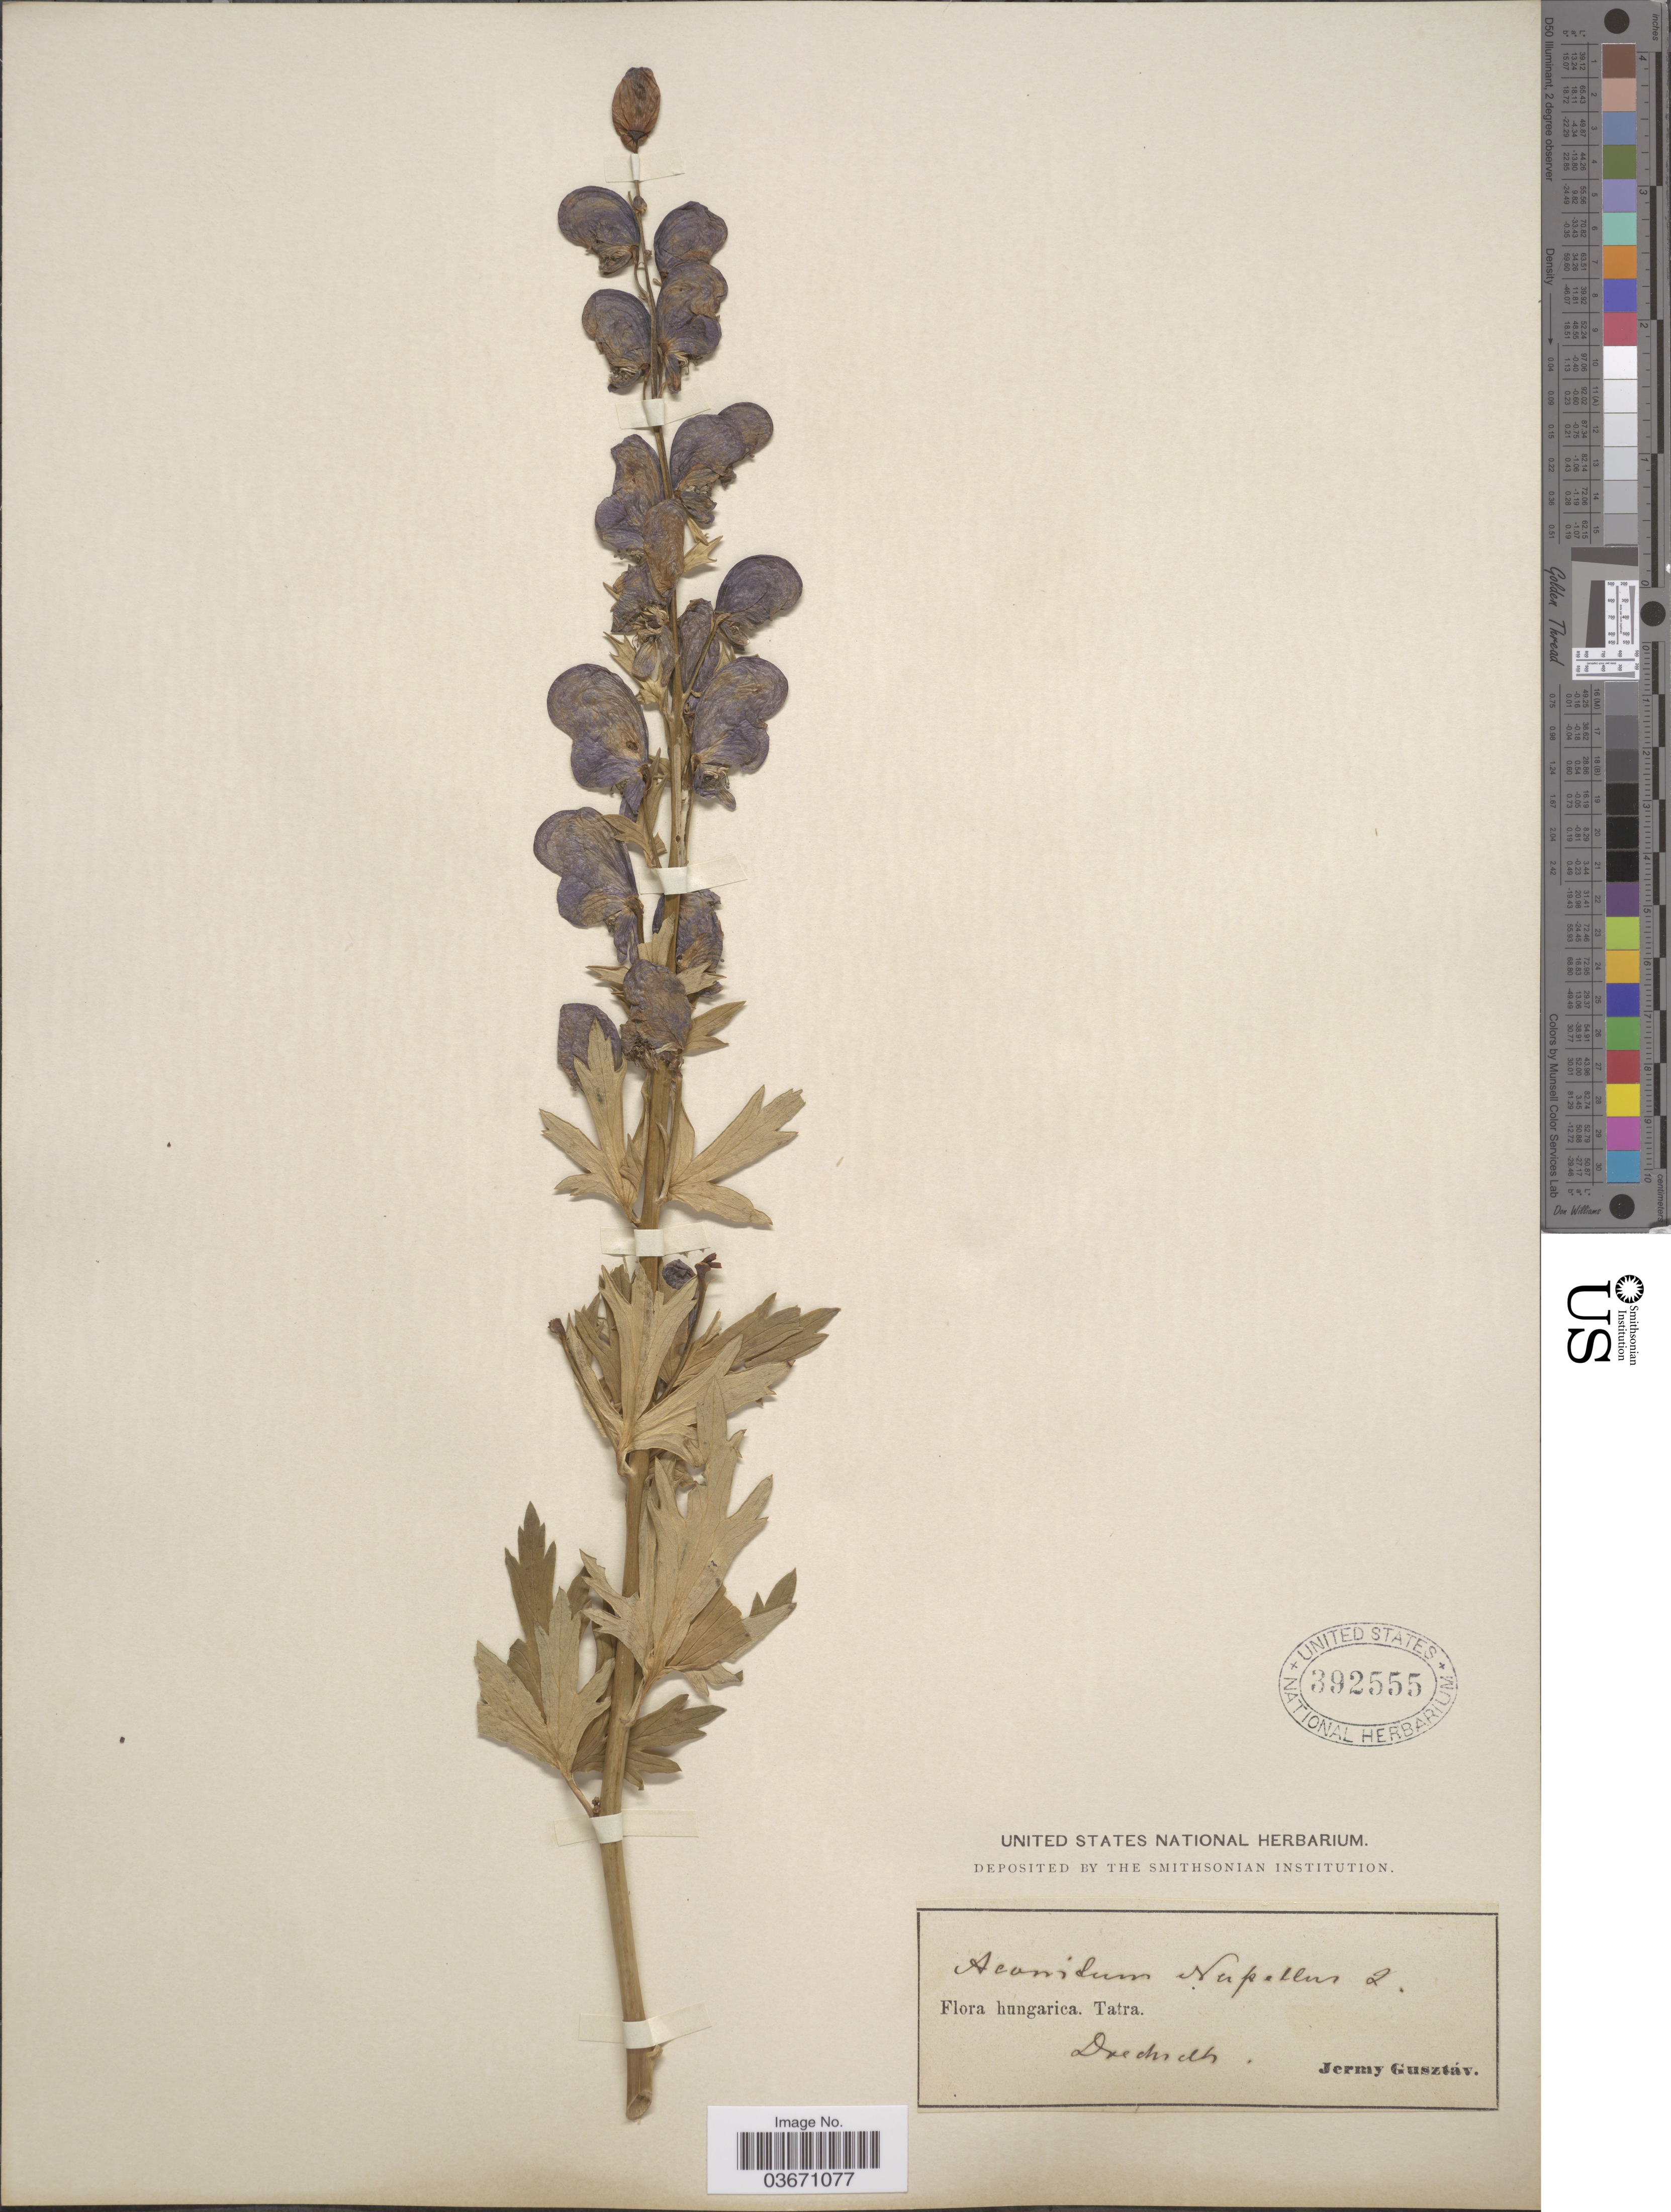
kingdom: Plantae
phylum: Tracheophyta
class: Magnoliopsida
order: Ranunculales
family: Ranunculaceae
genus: Aconitum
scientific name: Aconitum napellus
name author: L.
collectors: J. Gusztav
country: Hungary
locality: Tatra. Dredichl. [interpreted]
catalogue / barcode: US 392555